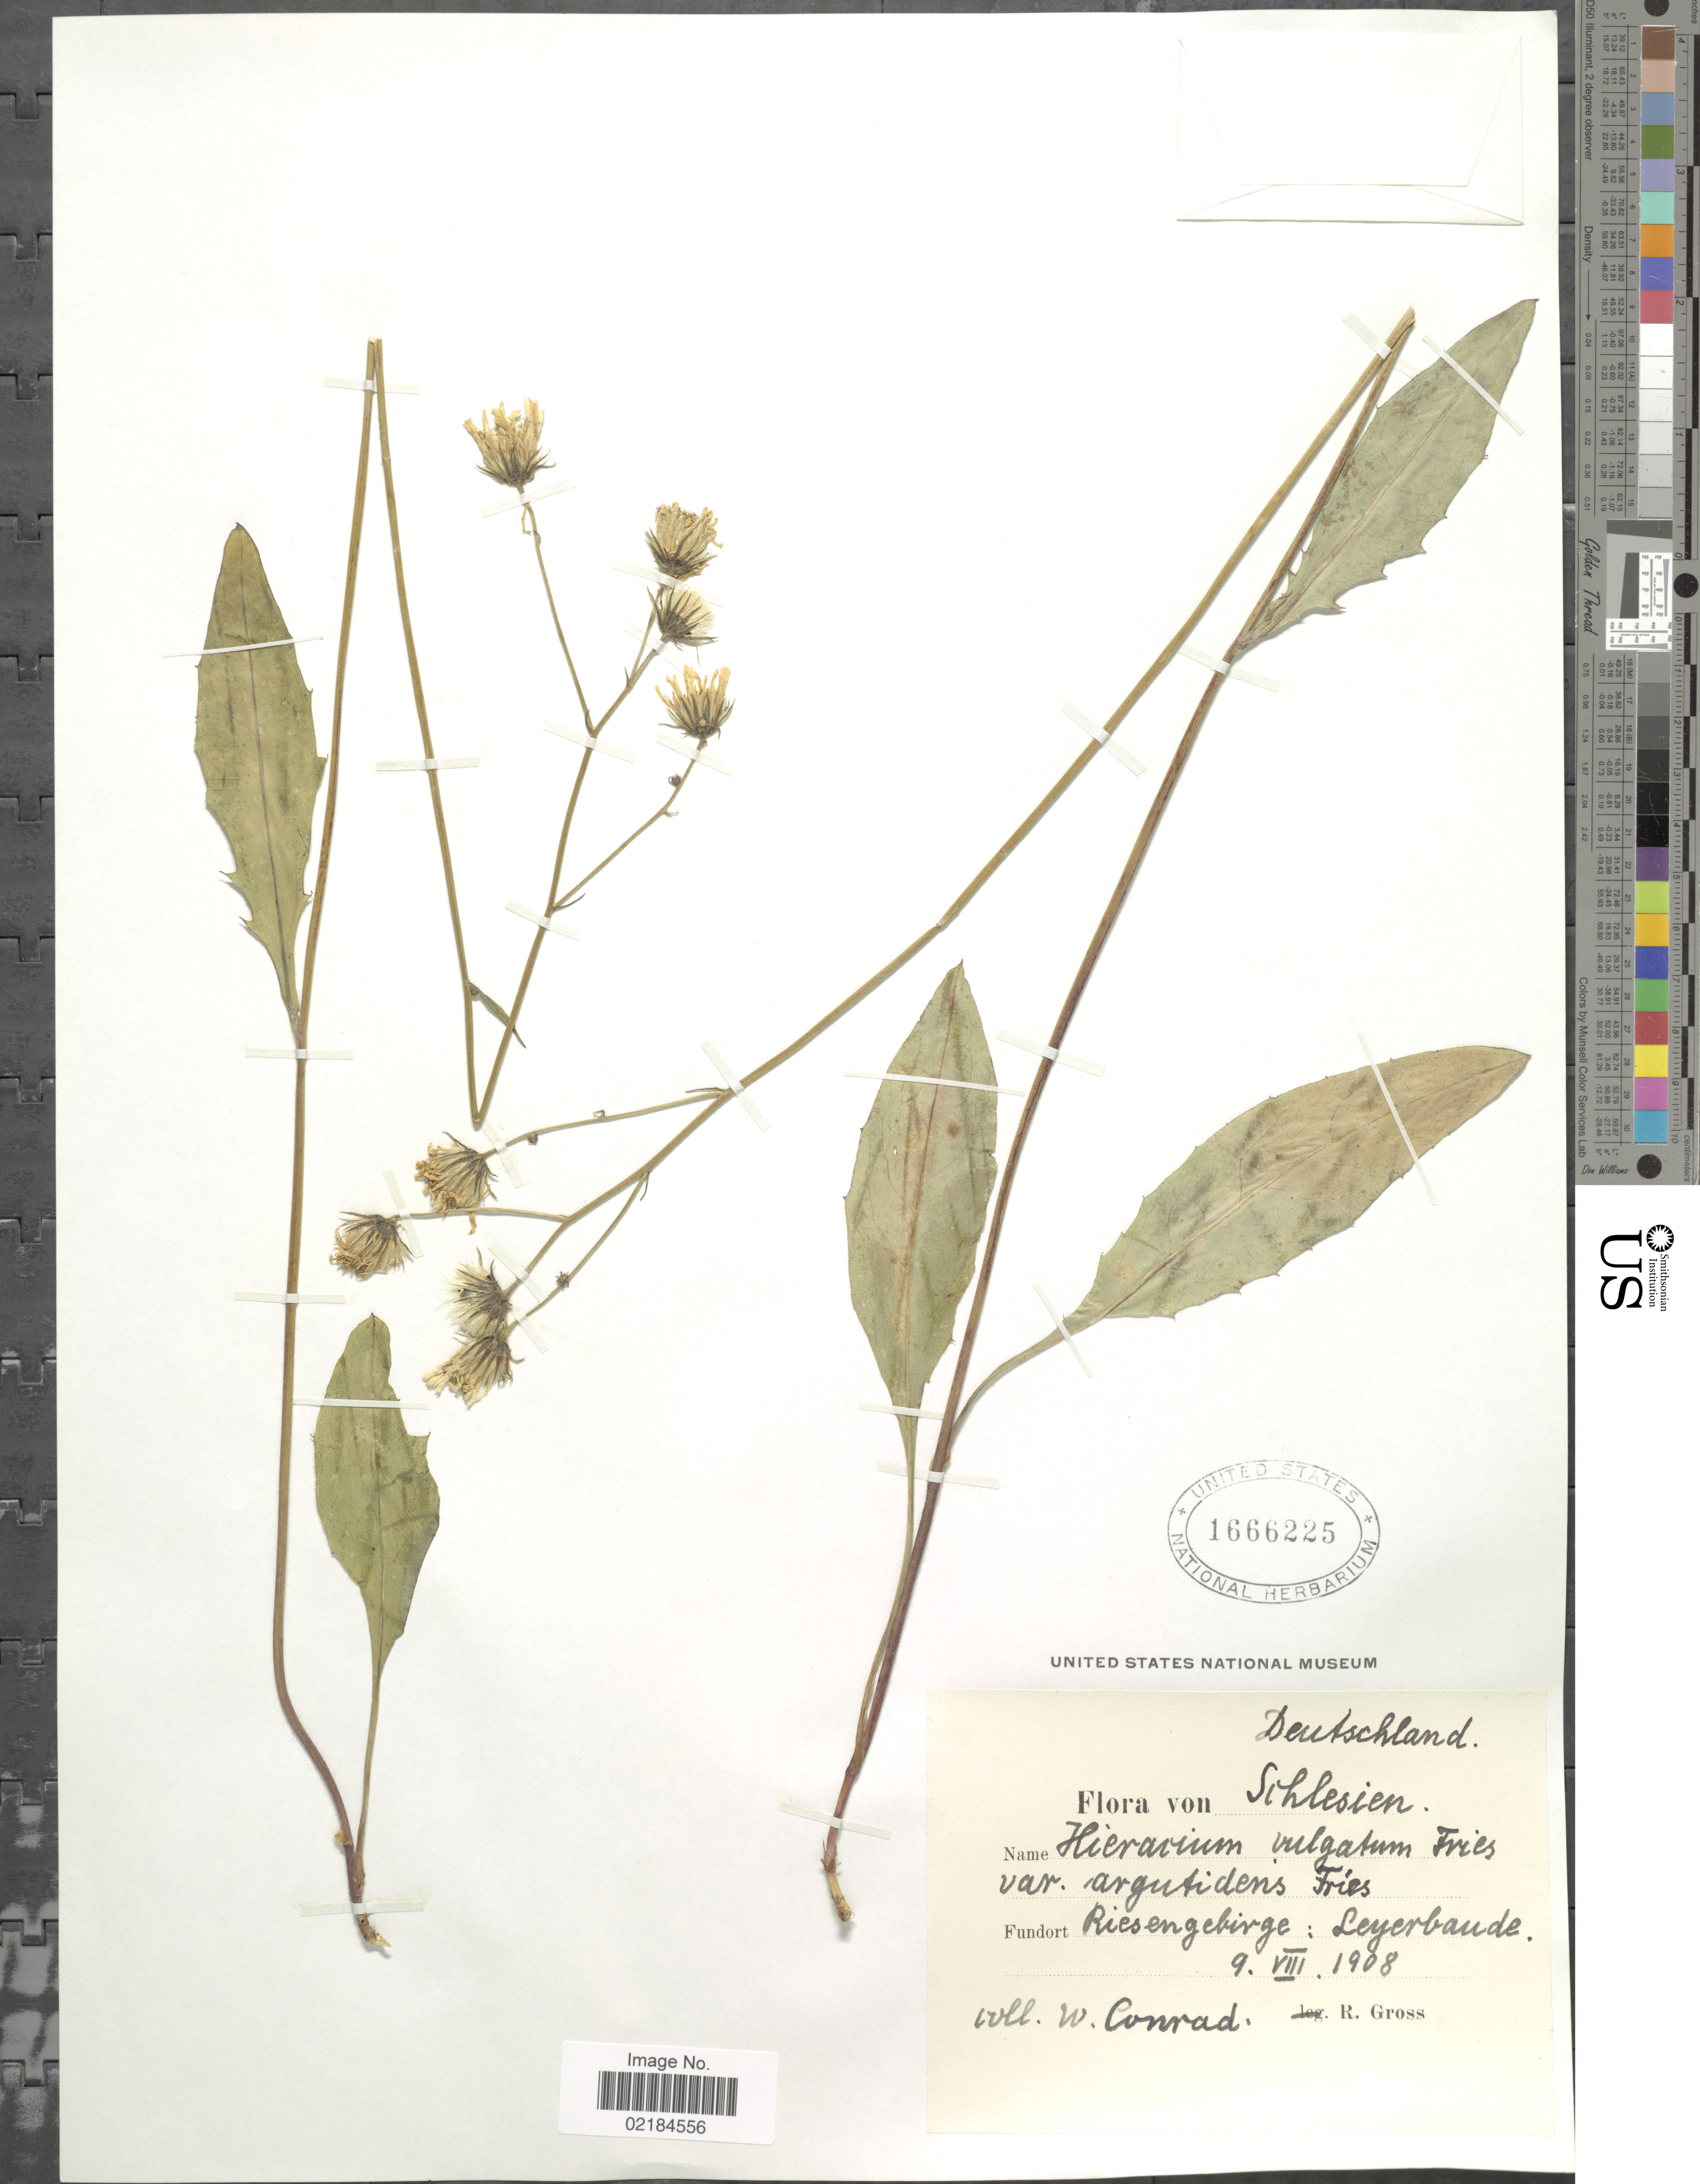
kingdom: Plantae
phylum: Tracheophyta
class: Magnoliopsida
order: Asterales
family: Asteraceae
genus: Hieracium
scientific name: Hieracium lachenalii subsp. cruenifolium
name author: (Dahlst. & Lübeck) Zahn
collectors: W. Conrad & R. Gross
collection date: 1908-08-09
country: Germany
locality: Deutschland, Schlesien, Riesengebirge: Leyerbaude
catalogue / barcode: US 1666225